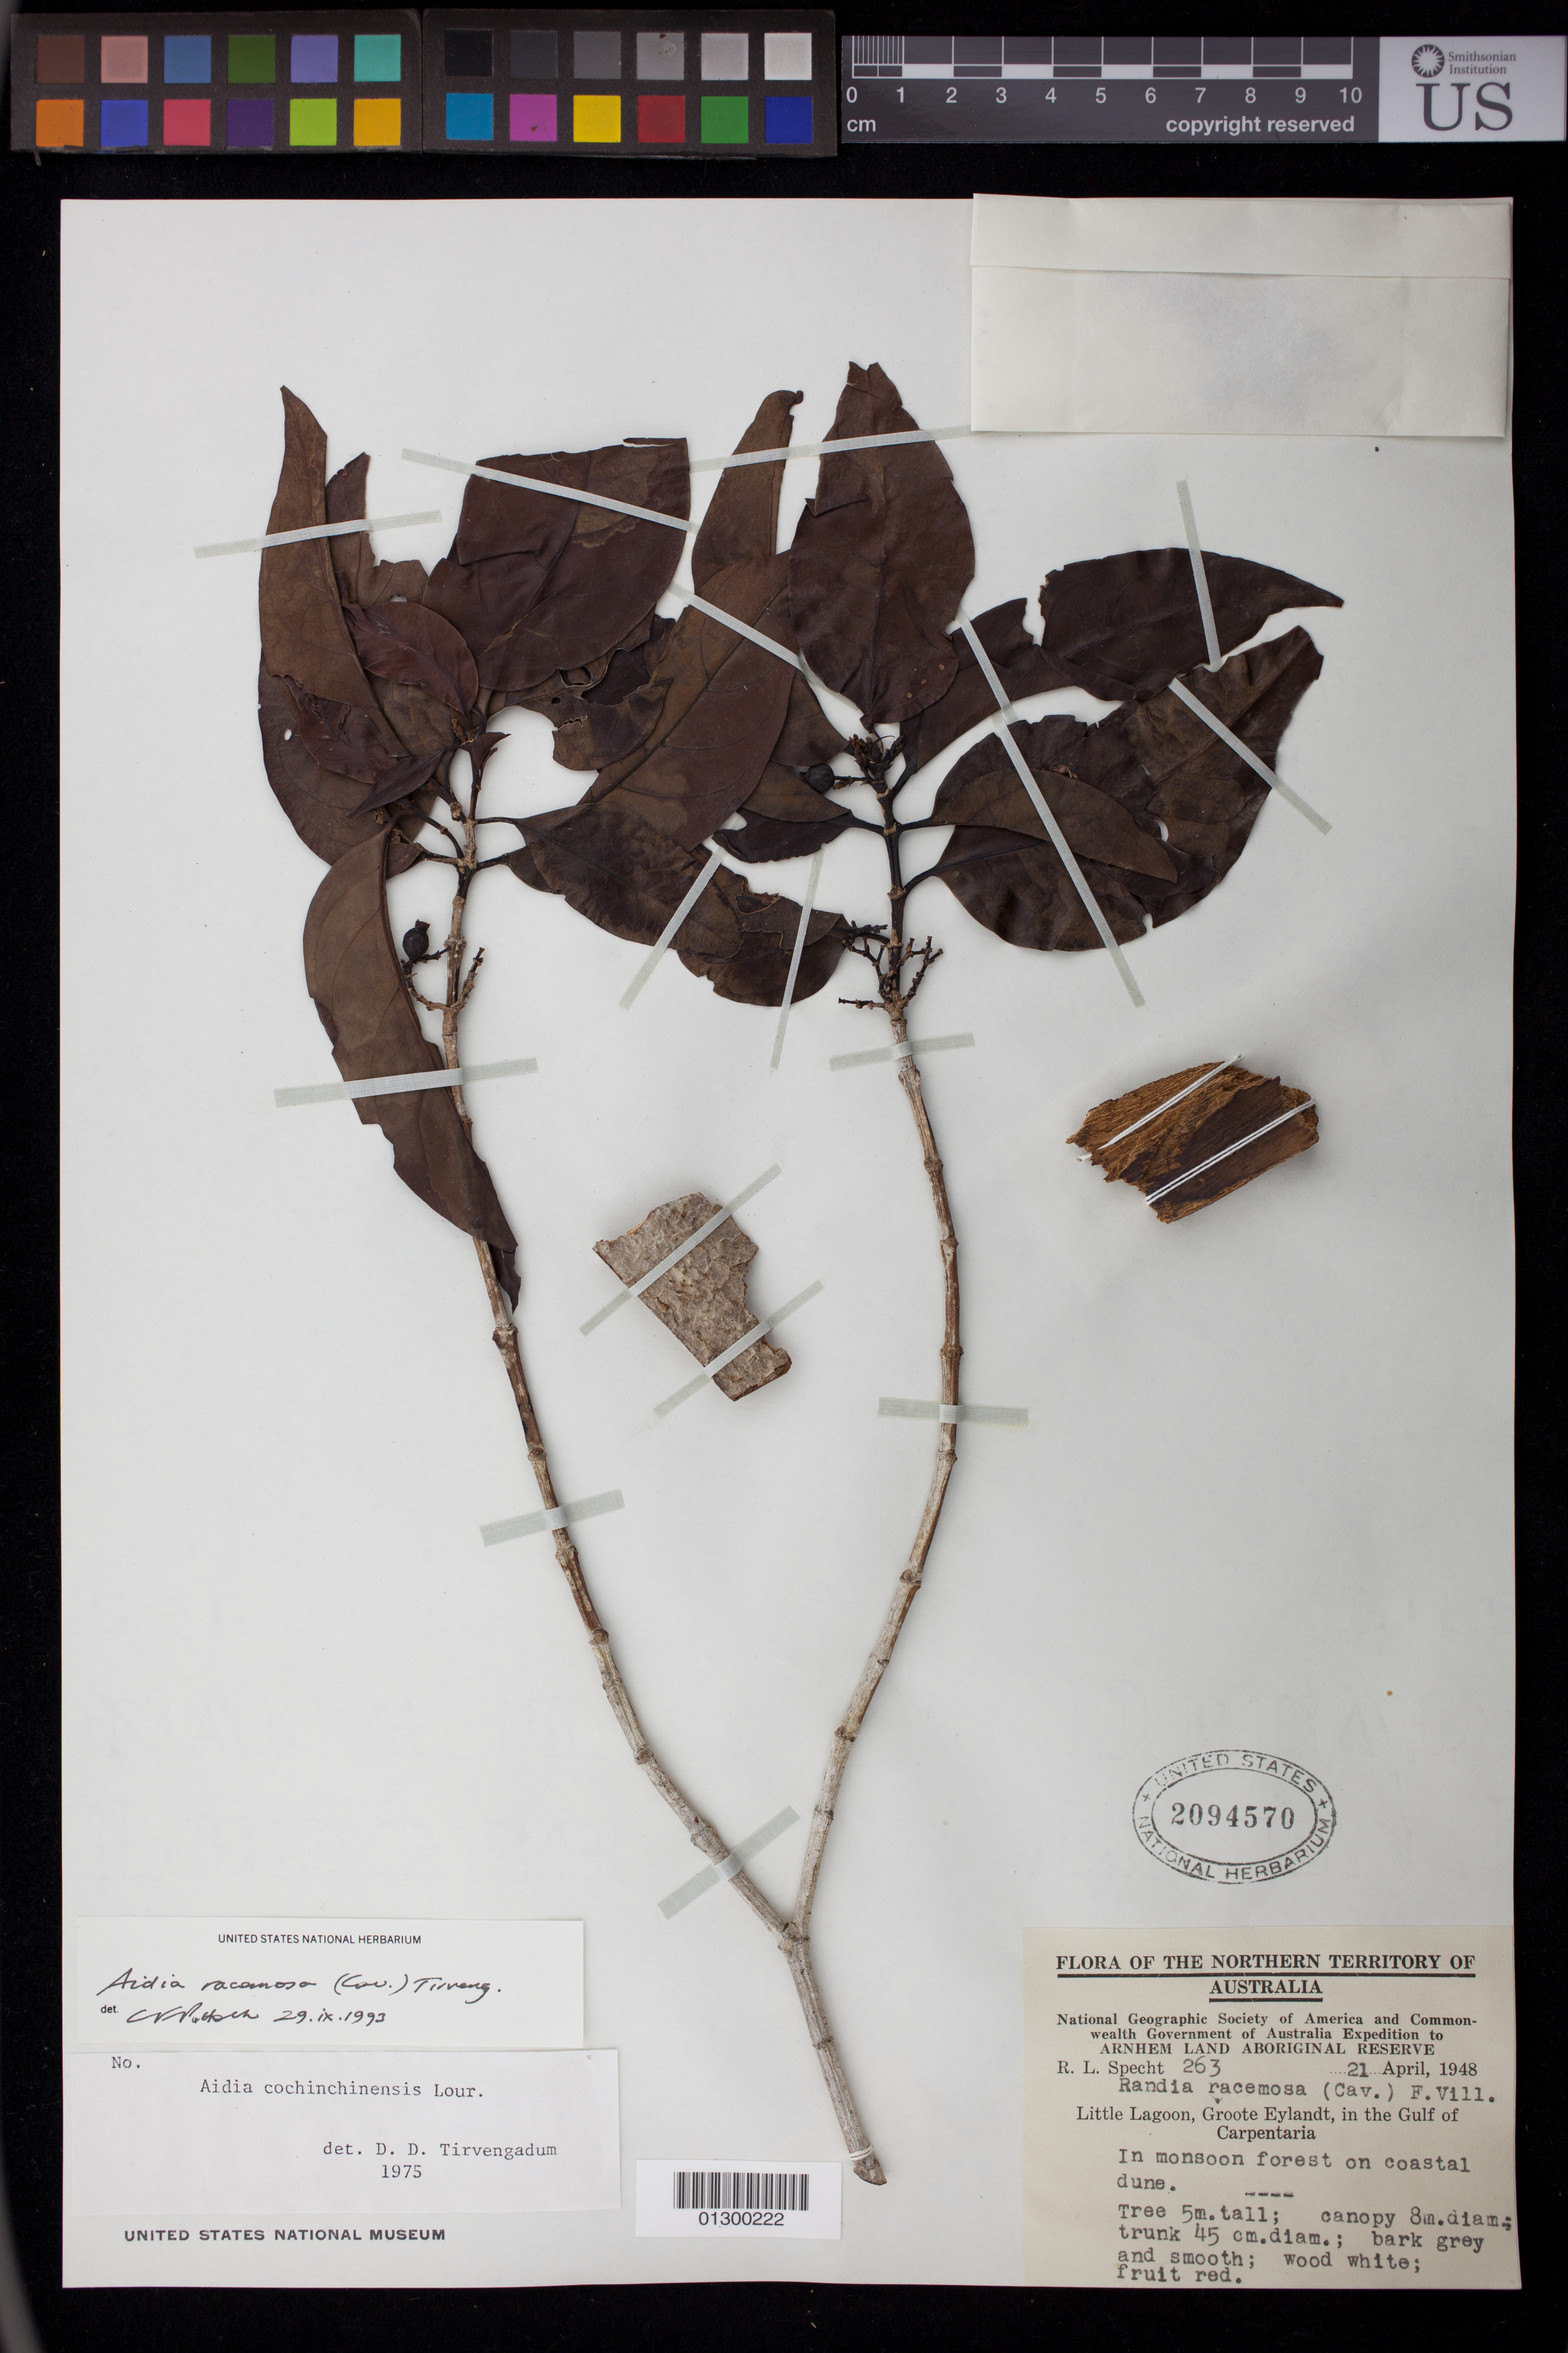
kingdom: Plantae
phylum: Tracheophyta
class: Magnoliopsida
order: Gentianales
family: Rubiaceae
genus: Aidia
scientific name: Aidia racemosa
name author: (Cav.) Tirv.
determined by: Puttock, C. F.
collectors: R. L. Specht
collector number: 263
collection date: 1948-04-21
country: Australia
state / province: Northern Territory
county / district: East Arnhem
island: Groote Eylandt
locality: Little Lagoon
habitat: In monsoon forest on coastal dune.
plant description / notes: Tree 5 m. tall; canopy 8 m. diam.; trunk 45 cm. diam.; bark grey and smooth; wood white; fruit red.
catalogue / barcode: US 2094570